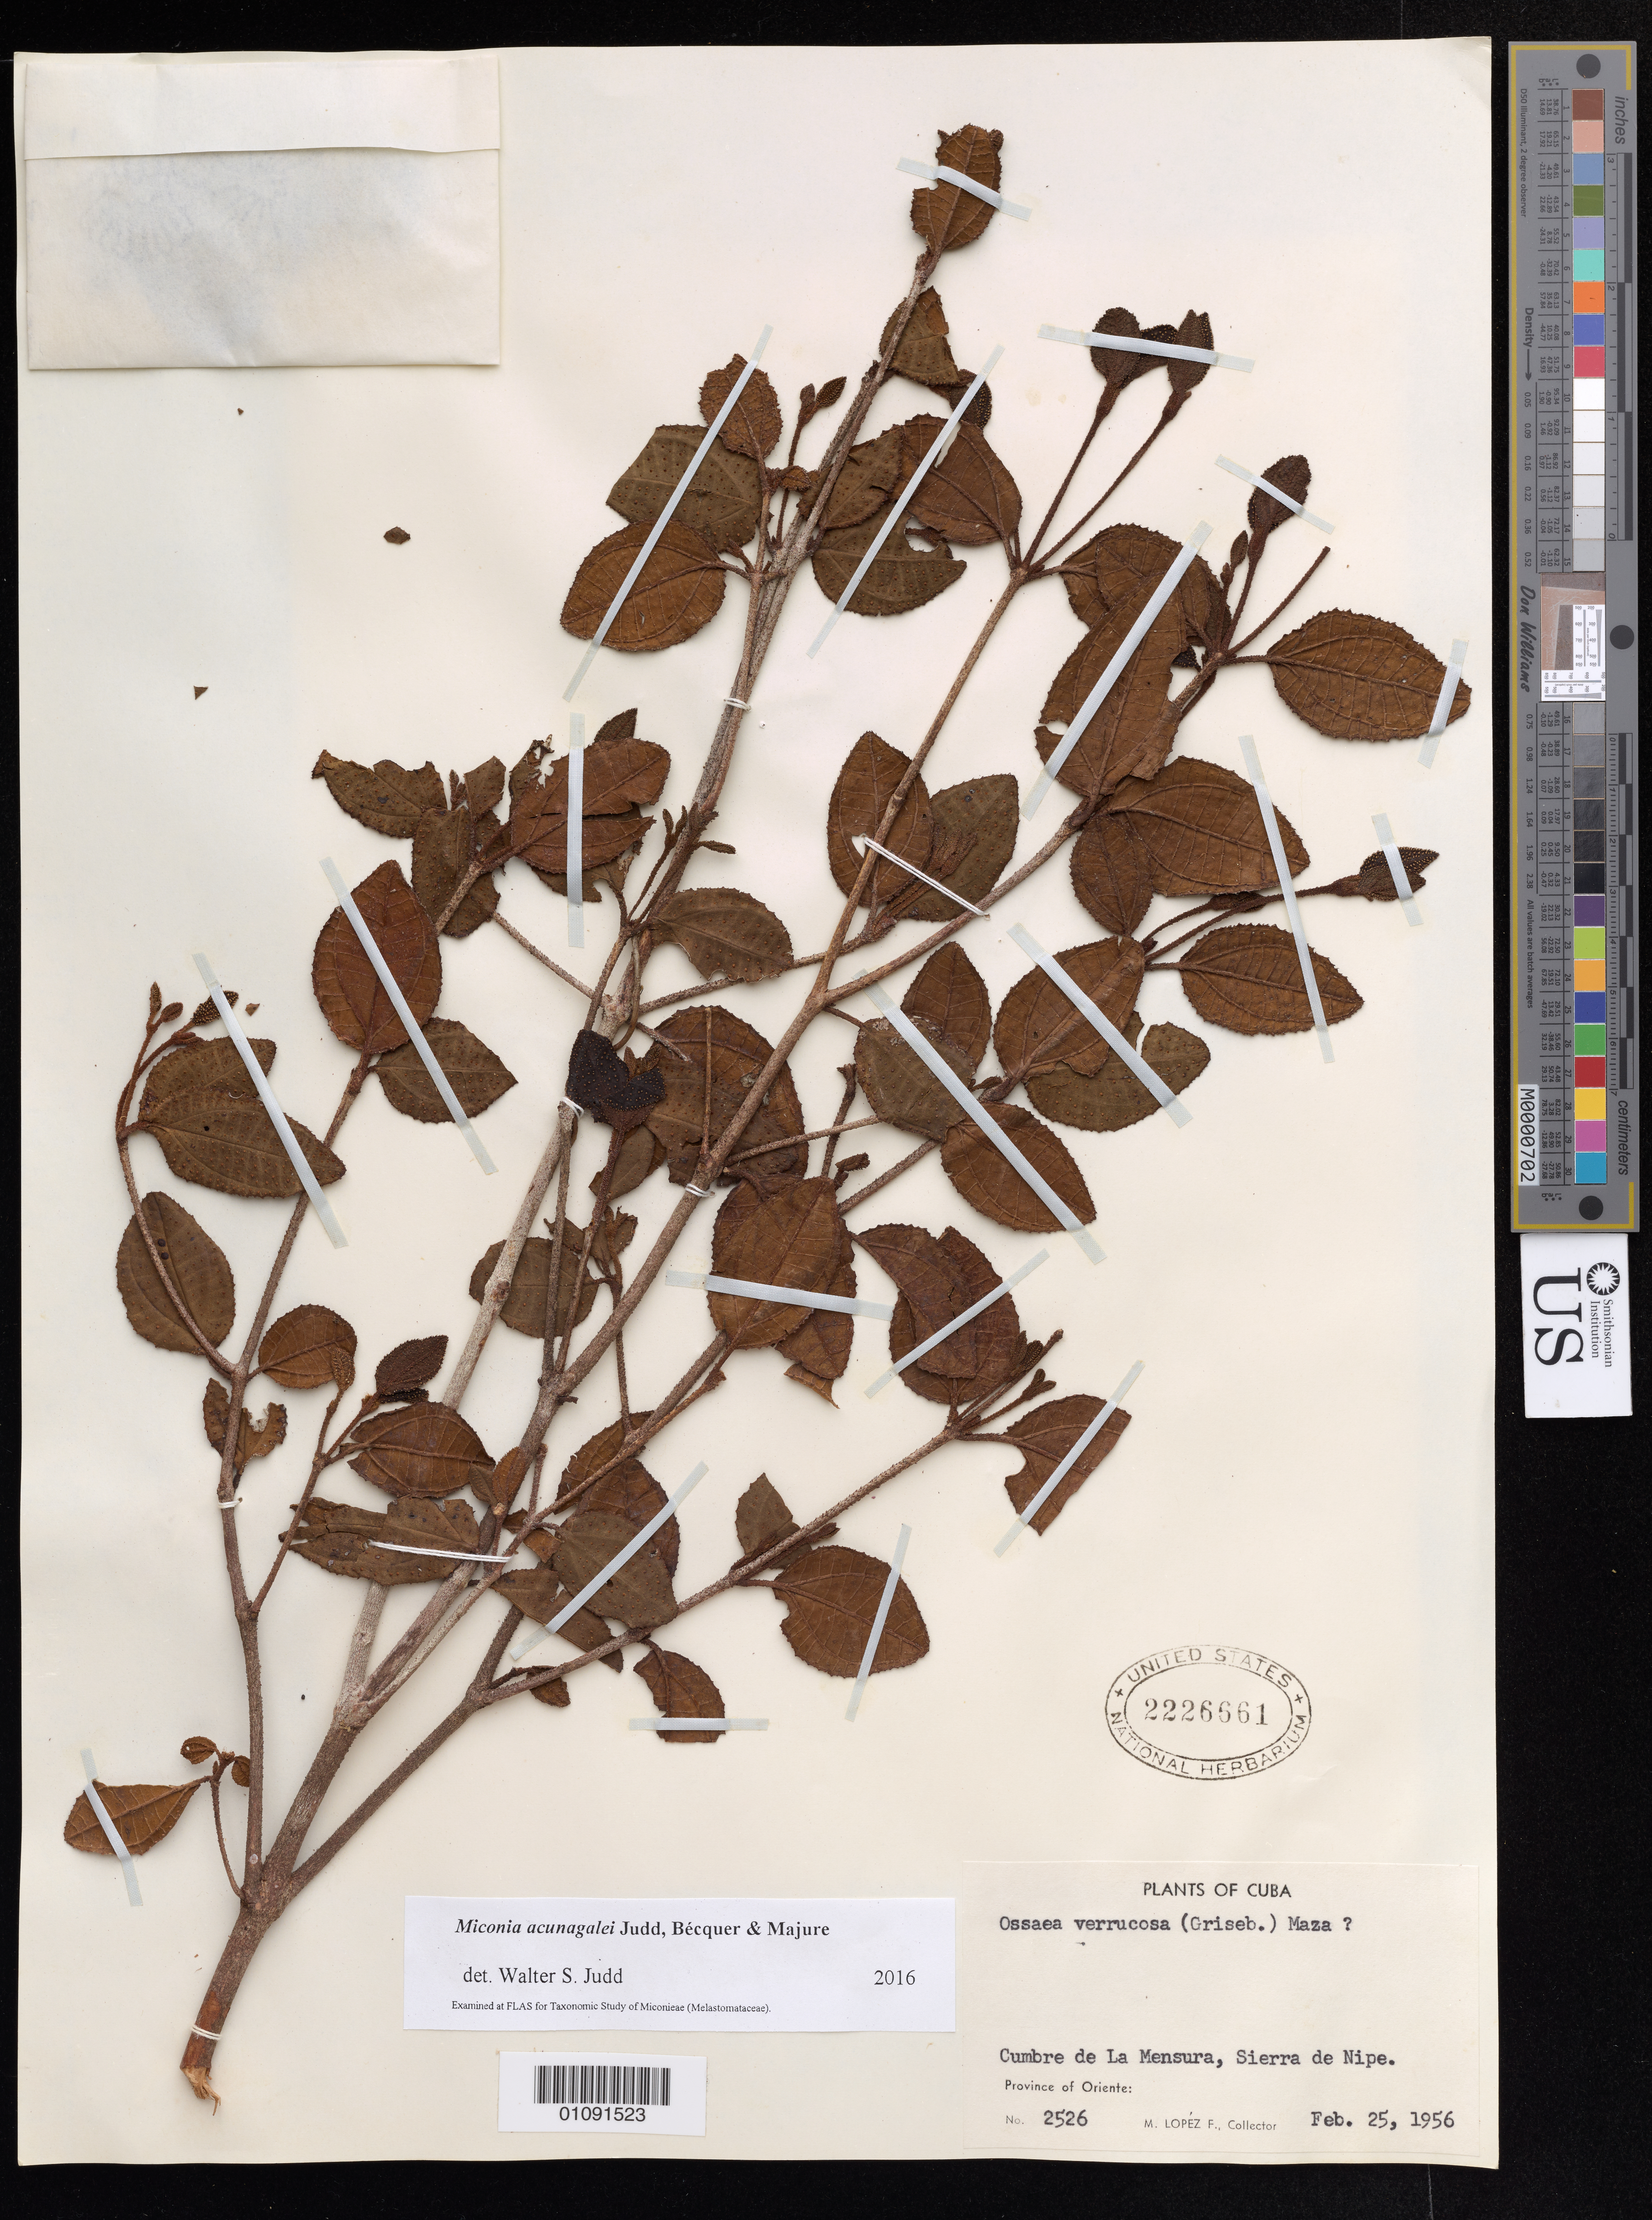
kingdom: Plantae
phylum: Tracheophyta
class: Magnoliopsida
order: Myrtales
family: Melastomataceae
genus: Miconia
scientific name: Miconia acunagalei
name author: Judd et al.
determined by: Judd, Walter S.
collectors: M. López Figueiras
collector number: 2526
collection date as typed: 25 Feb 1956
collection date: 1956-02-25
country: Cuba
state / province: Holguín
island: Cuba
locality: Combre de La Mensura, Sierra de Nipe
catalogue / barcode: US 2226661